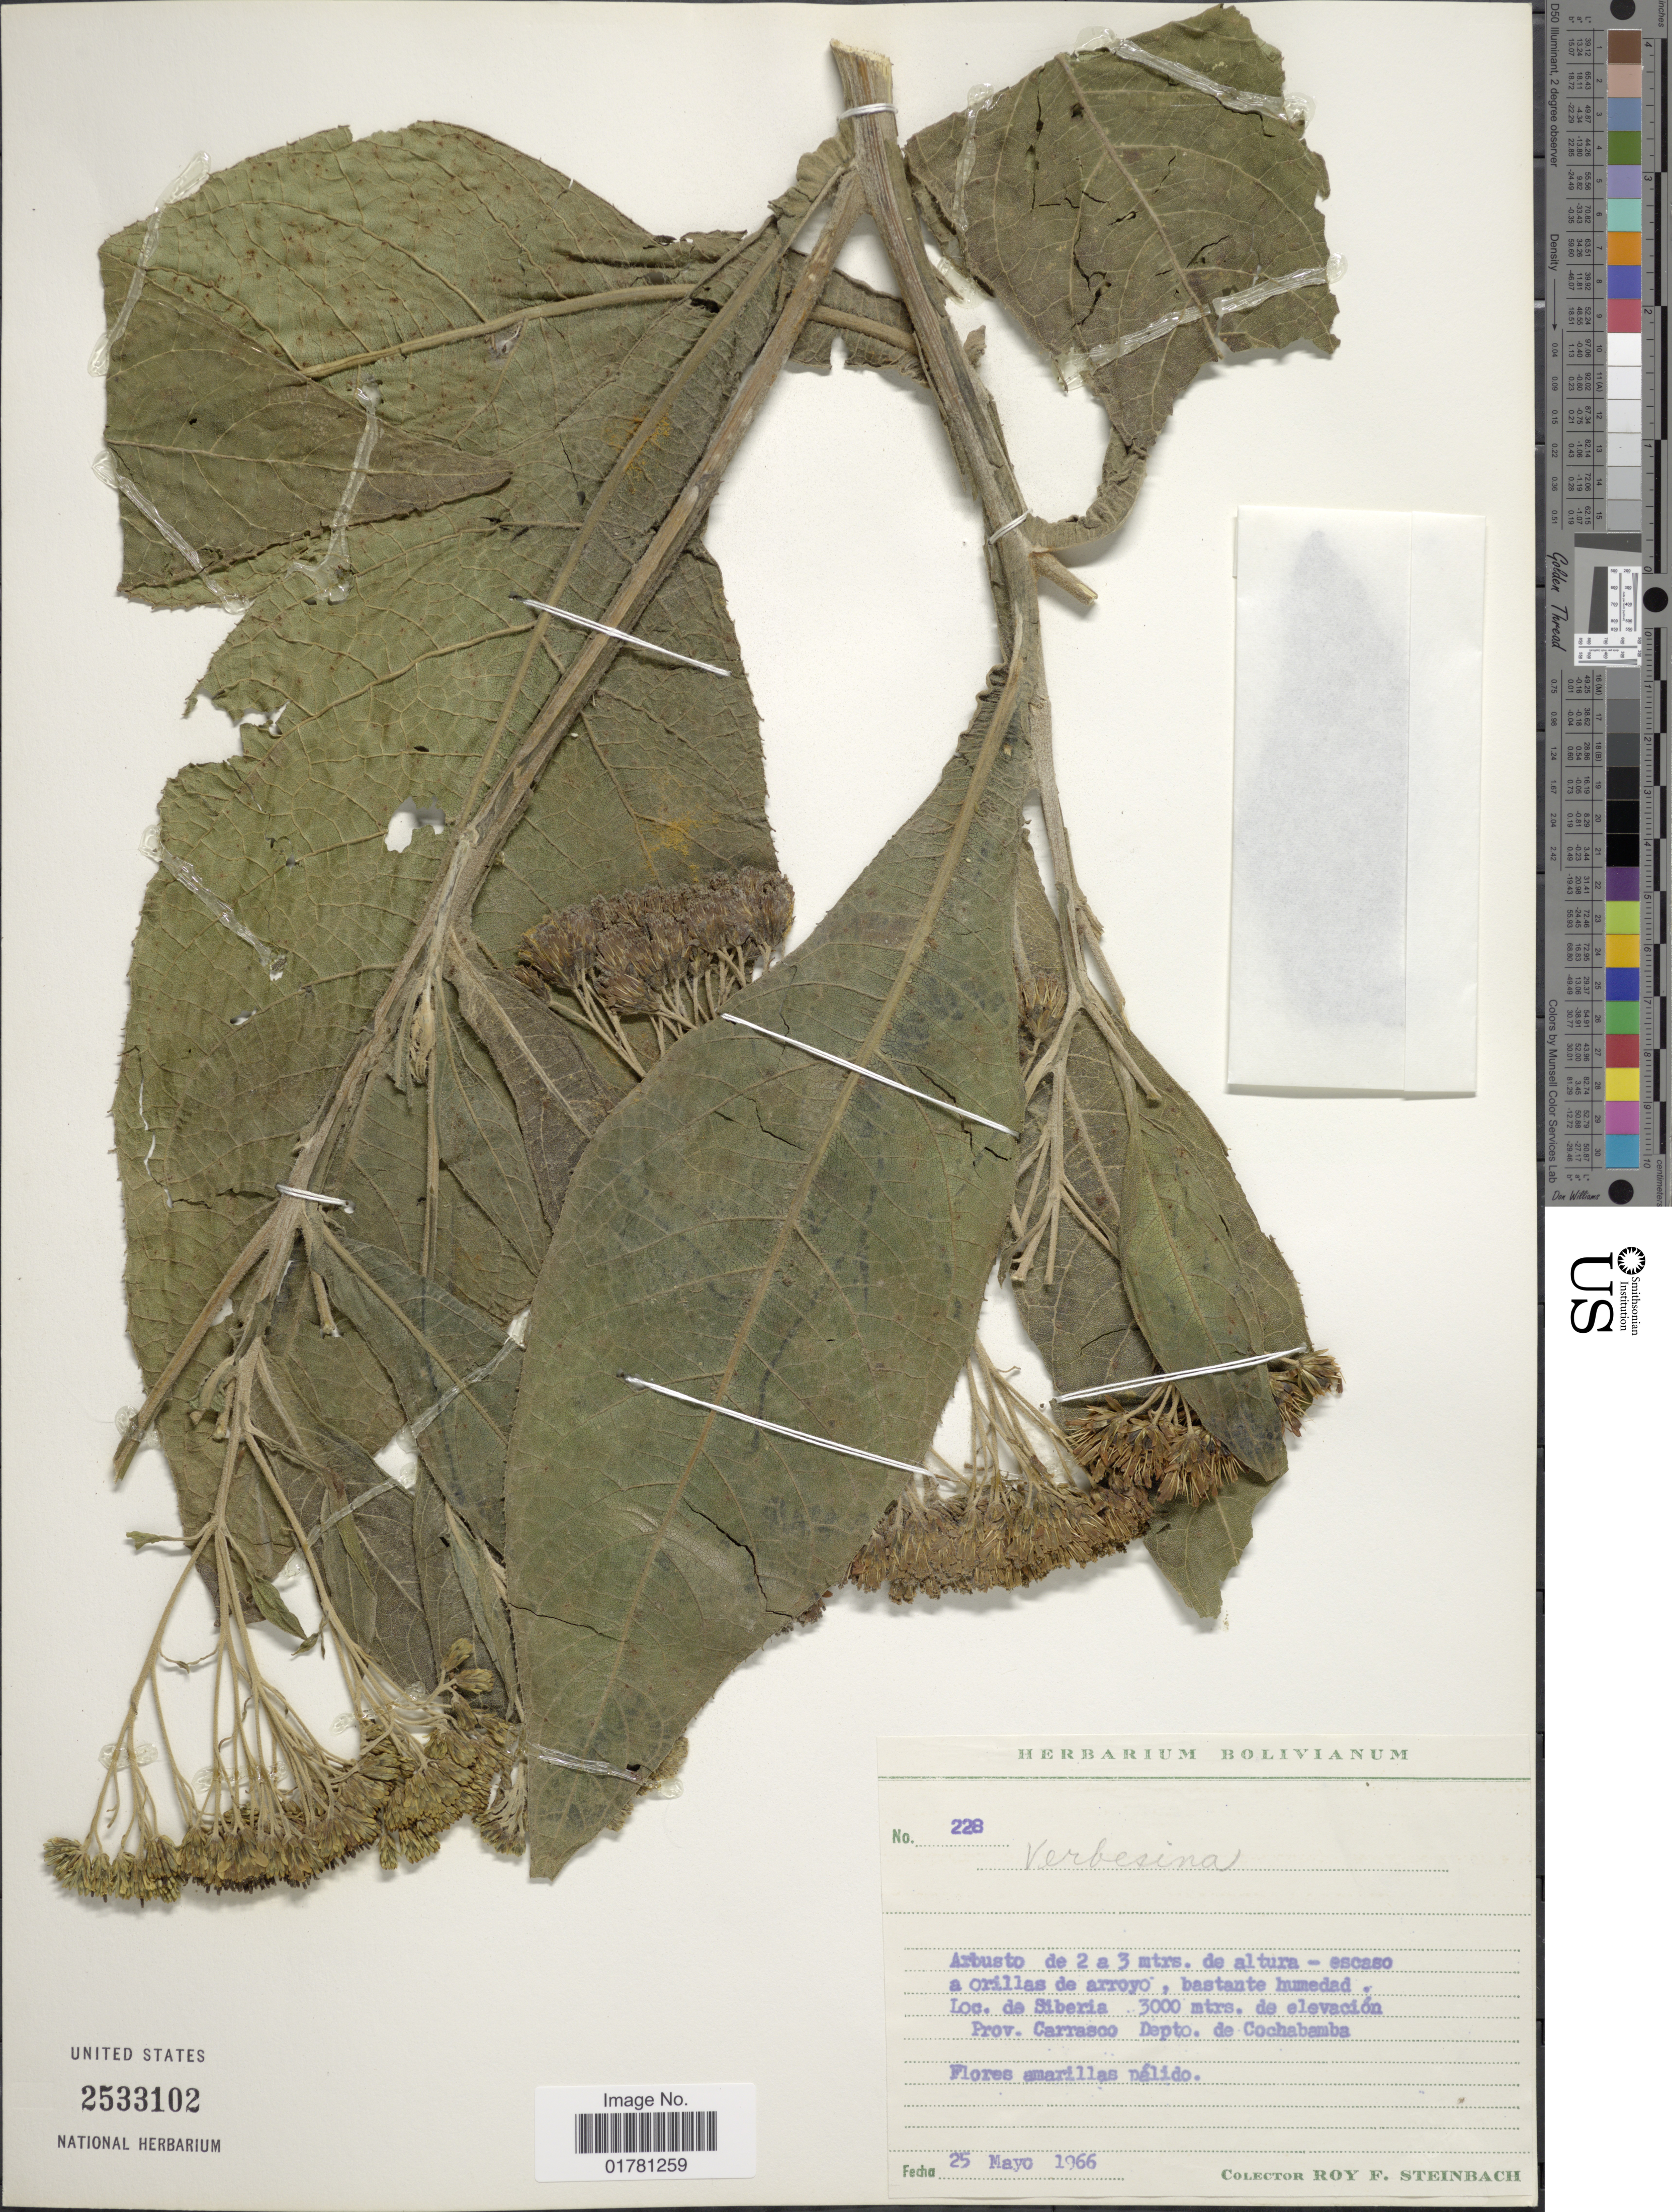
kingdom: Plantae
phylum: Tracheophyta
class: Magnoliopsida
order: Asterales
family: Asteraceae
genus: Verbesina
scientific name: Verbesina semidecurrens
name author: Kuntze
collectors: R. F. Steinbach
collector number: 228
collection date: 1966-05-25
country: Bolivia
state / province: Cochabamba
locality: De Siberia, prov Carrasco, Depto de Cochabamba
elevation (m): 3000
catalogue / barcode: US 2533102